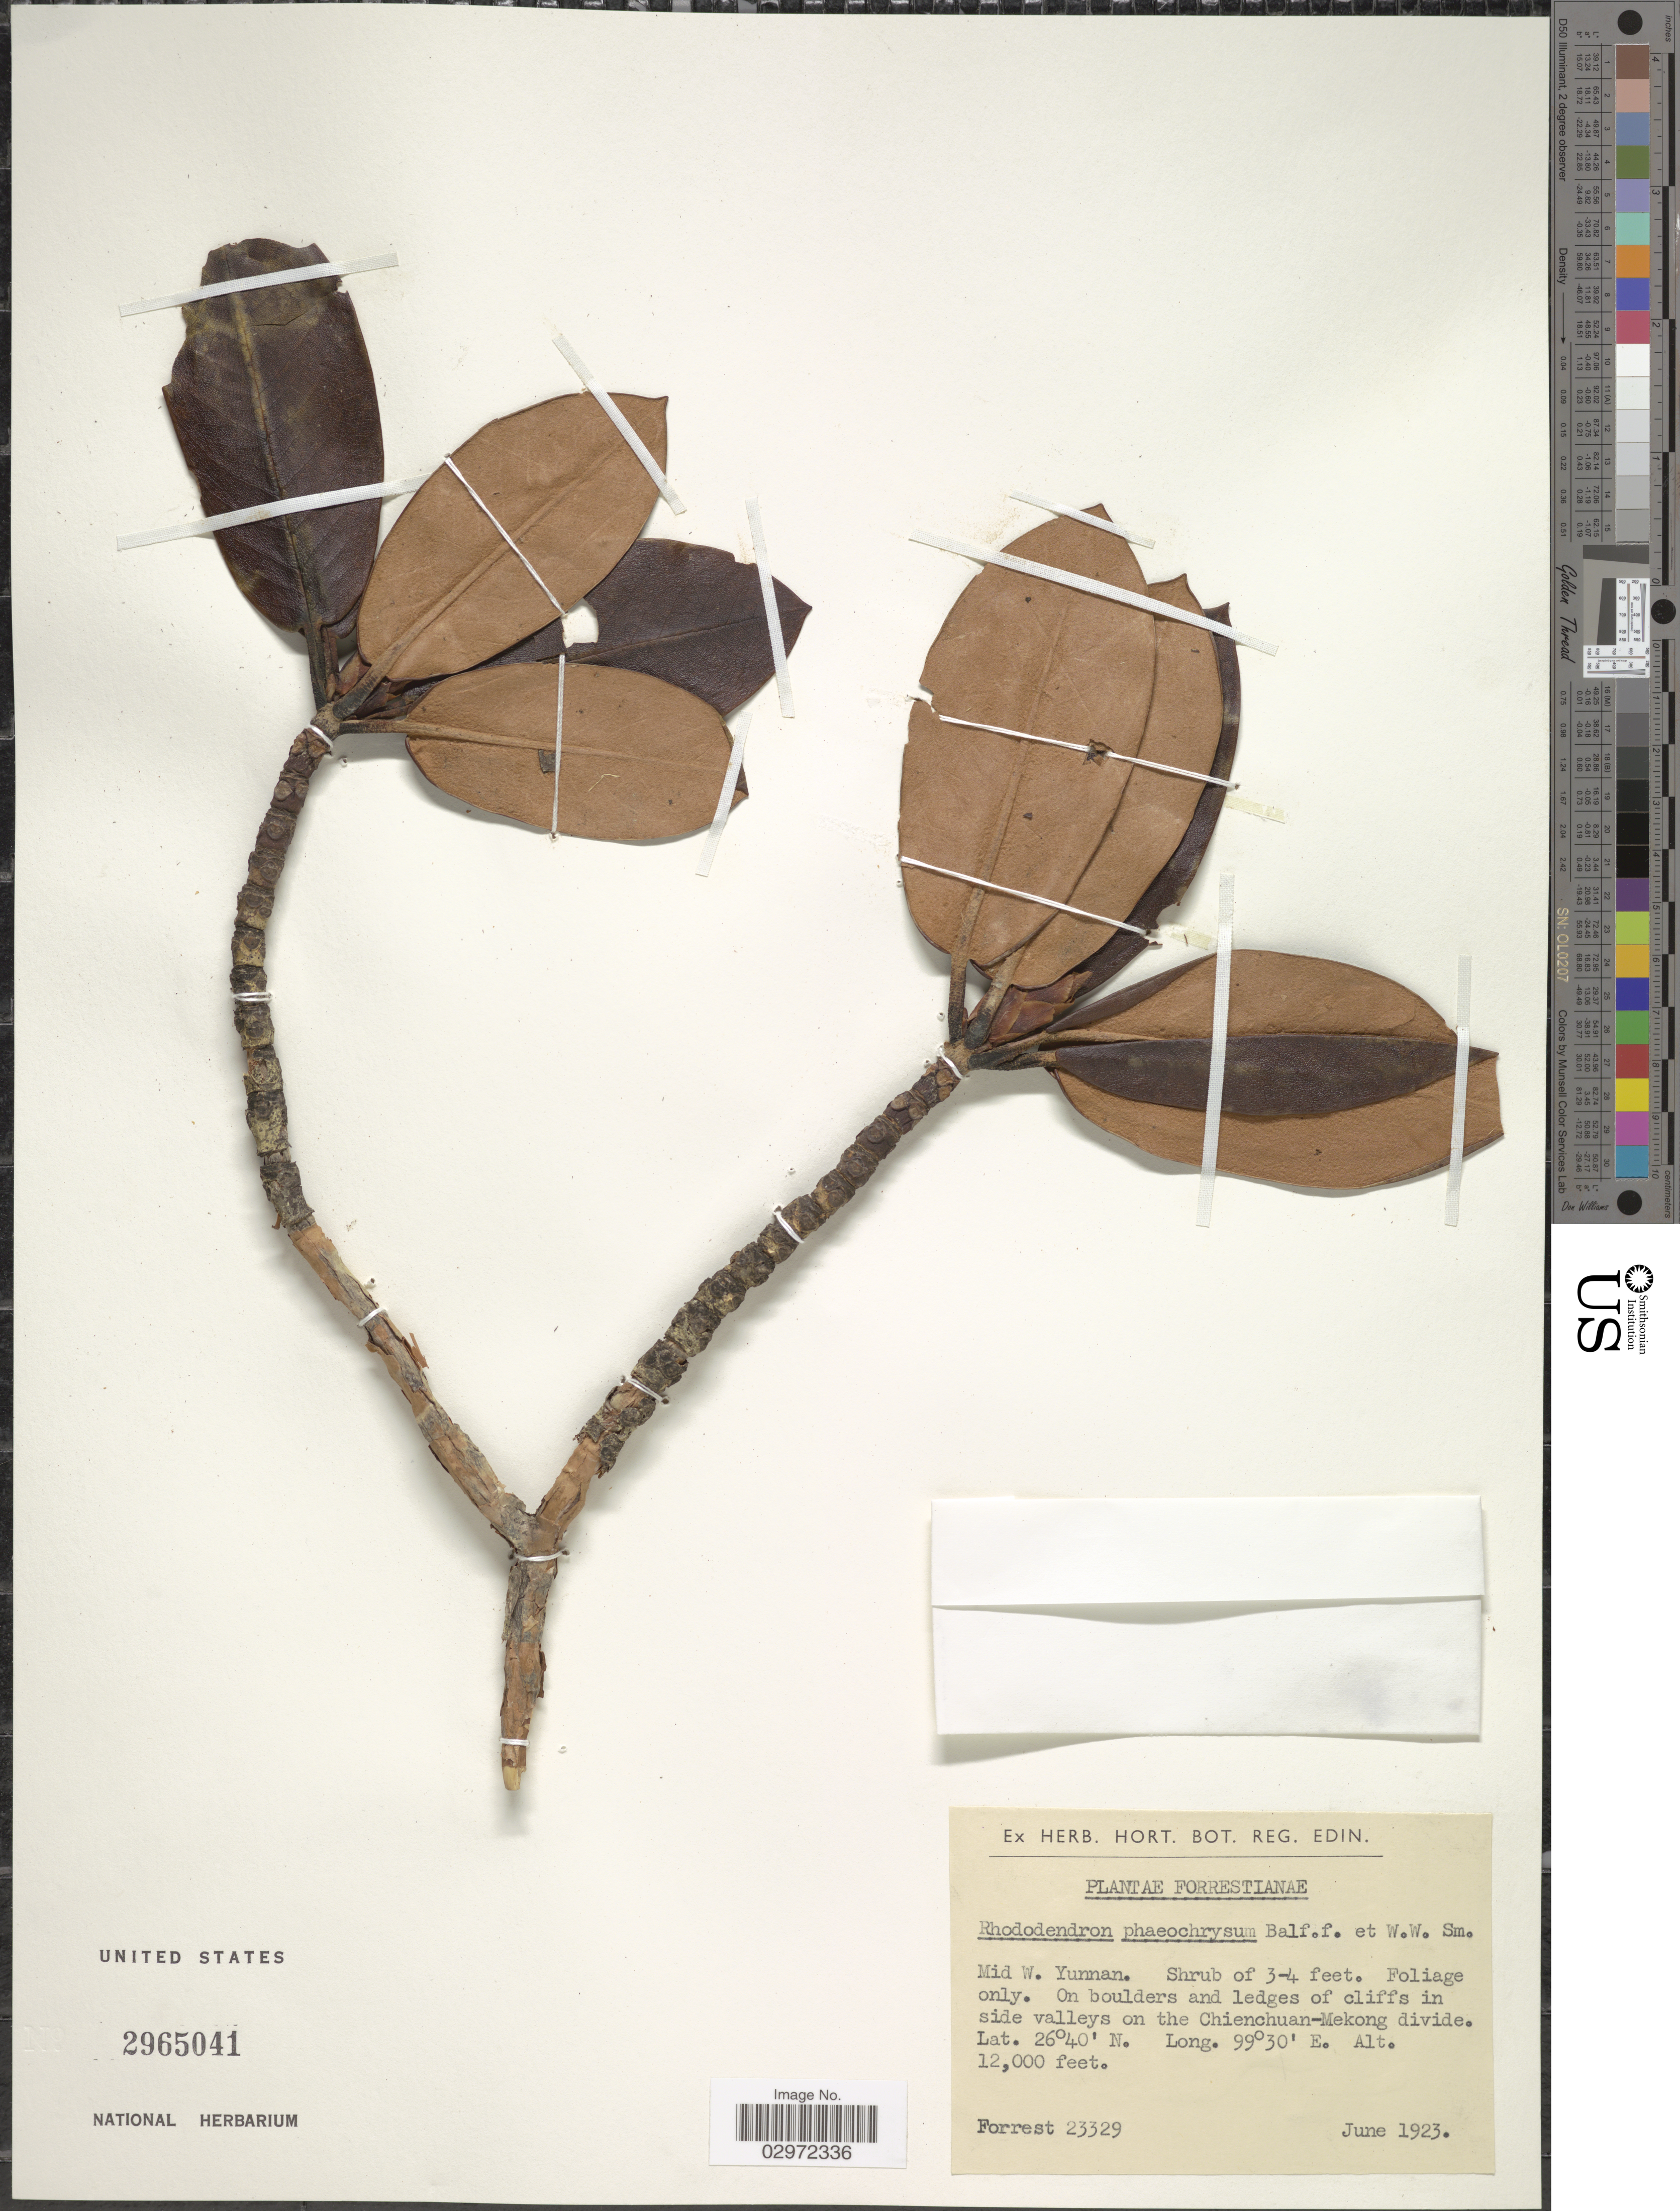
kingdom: Plantae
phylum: Tracheophyta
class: Magnoliopsida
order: Ericales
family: Ericaceae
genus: Rhododendron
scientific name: Rhododendron phaeochrysum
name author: Balf. f. & W.W. Sm.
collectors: -. Forrest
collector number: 23329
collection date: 1923-06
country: China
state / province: Yunnan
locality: Mid W. Yunnan. On boulders and ledges of cliffs in side valleys on the Chienchuan-Mekong divide.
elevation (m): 3658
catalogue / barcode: US 2965041